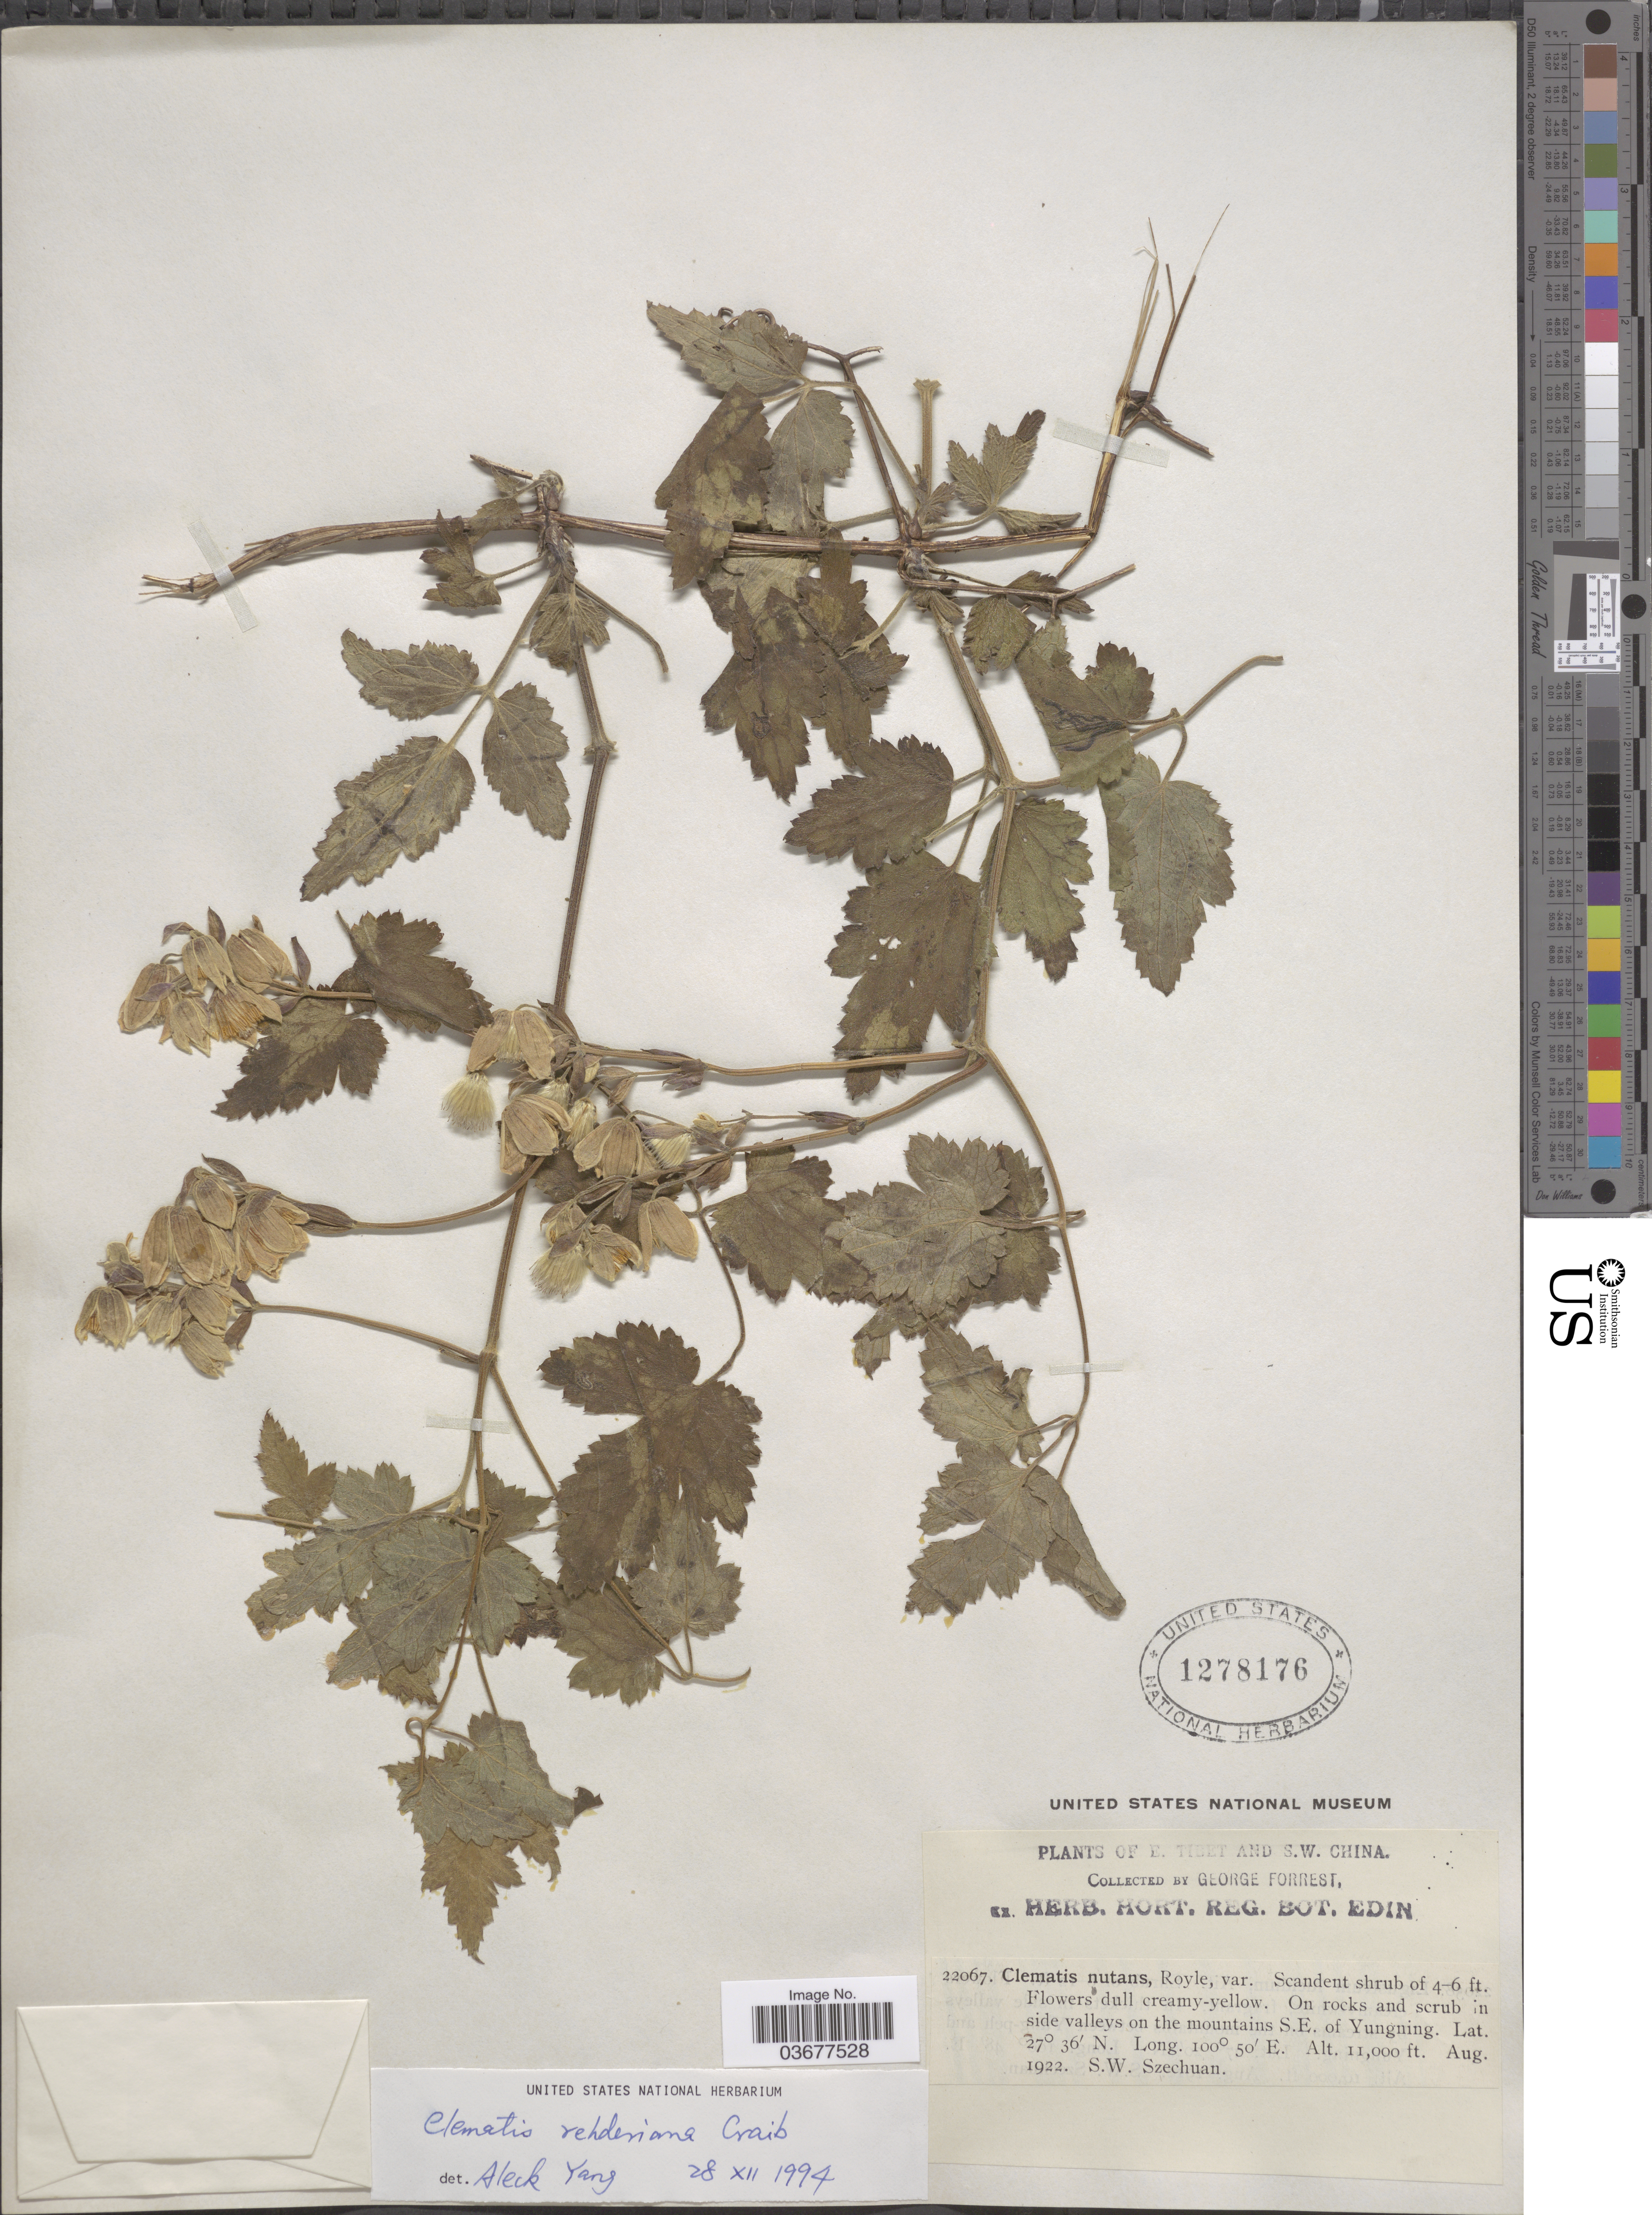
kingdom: Plantae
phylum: Tracheophyta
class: Magnoliopsida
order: Ranunculales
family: Ranunculaceae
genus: Clematis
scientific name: Clematis rehderiana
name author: Craib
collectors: G. Forrest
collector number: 22067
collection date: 1922-08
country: China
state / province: Sichuan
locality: S.W. China. On rocks and scrub in side valleys on the mountains S.E. of Yungning. S.W. Szechuan.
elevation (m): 3353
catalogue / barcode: US 1278176